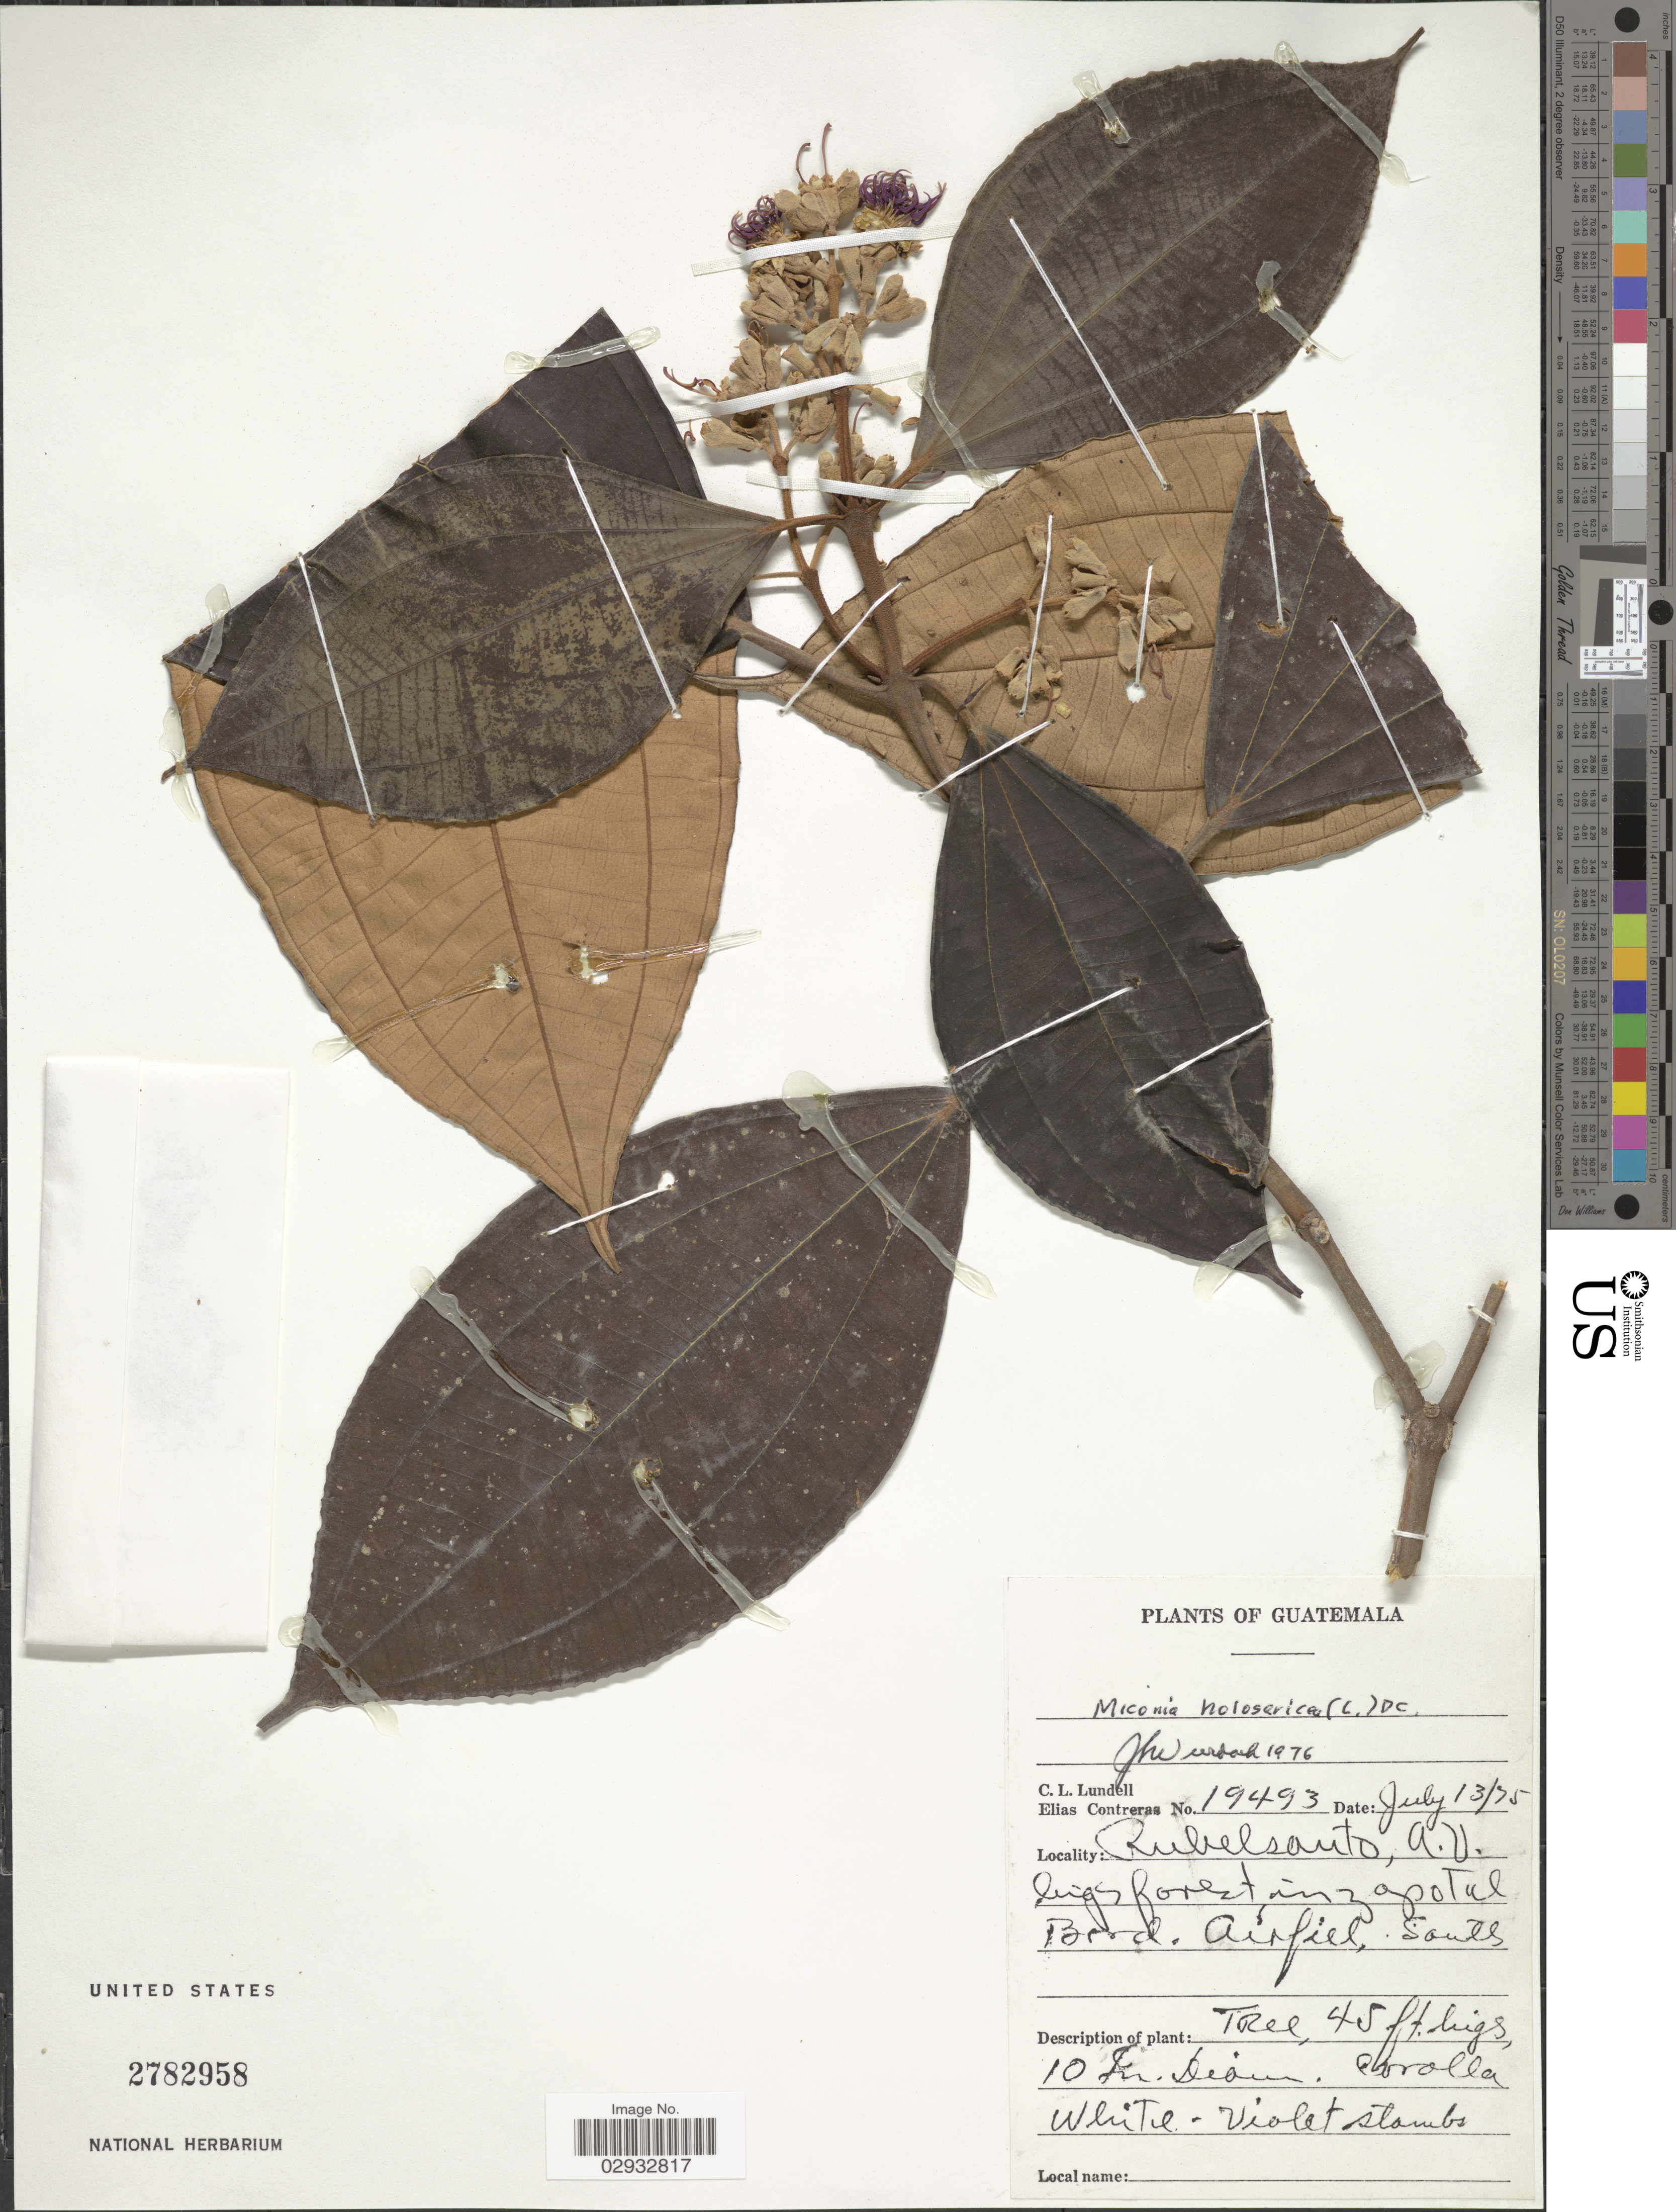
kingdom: Plantae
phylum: Tracheophyta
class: Magnoliopsida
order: Myrtales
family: Melastomataceae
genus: Miconia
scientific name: Miconia holosericea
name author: (L.) DC.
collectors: C. L. Lundell & E. Contreras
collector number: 19493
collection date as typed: Transcribed d/m/y: 13/7/75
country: Guatemala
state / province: Alta Verapaz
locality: Rubelsanto, A.V. bigs forest in Zapotal Brod. Airfiel. South.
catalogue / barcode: US 2782958